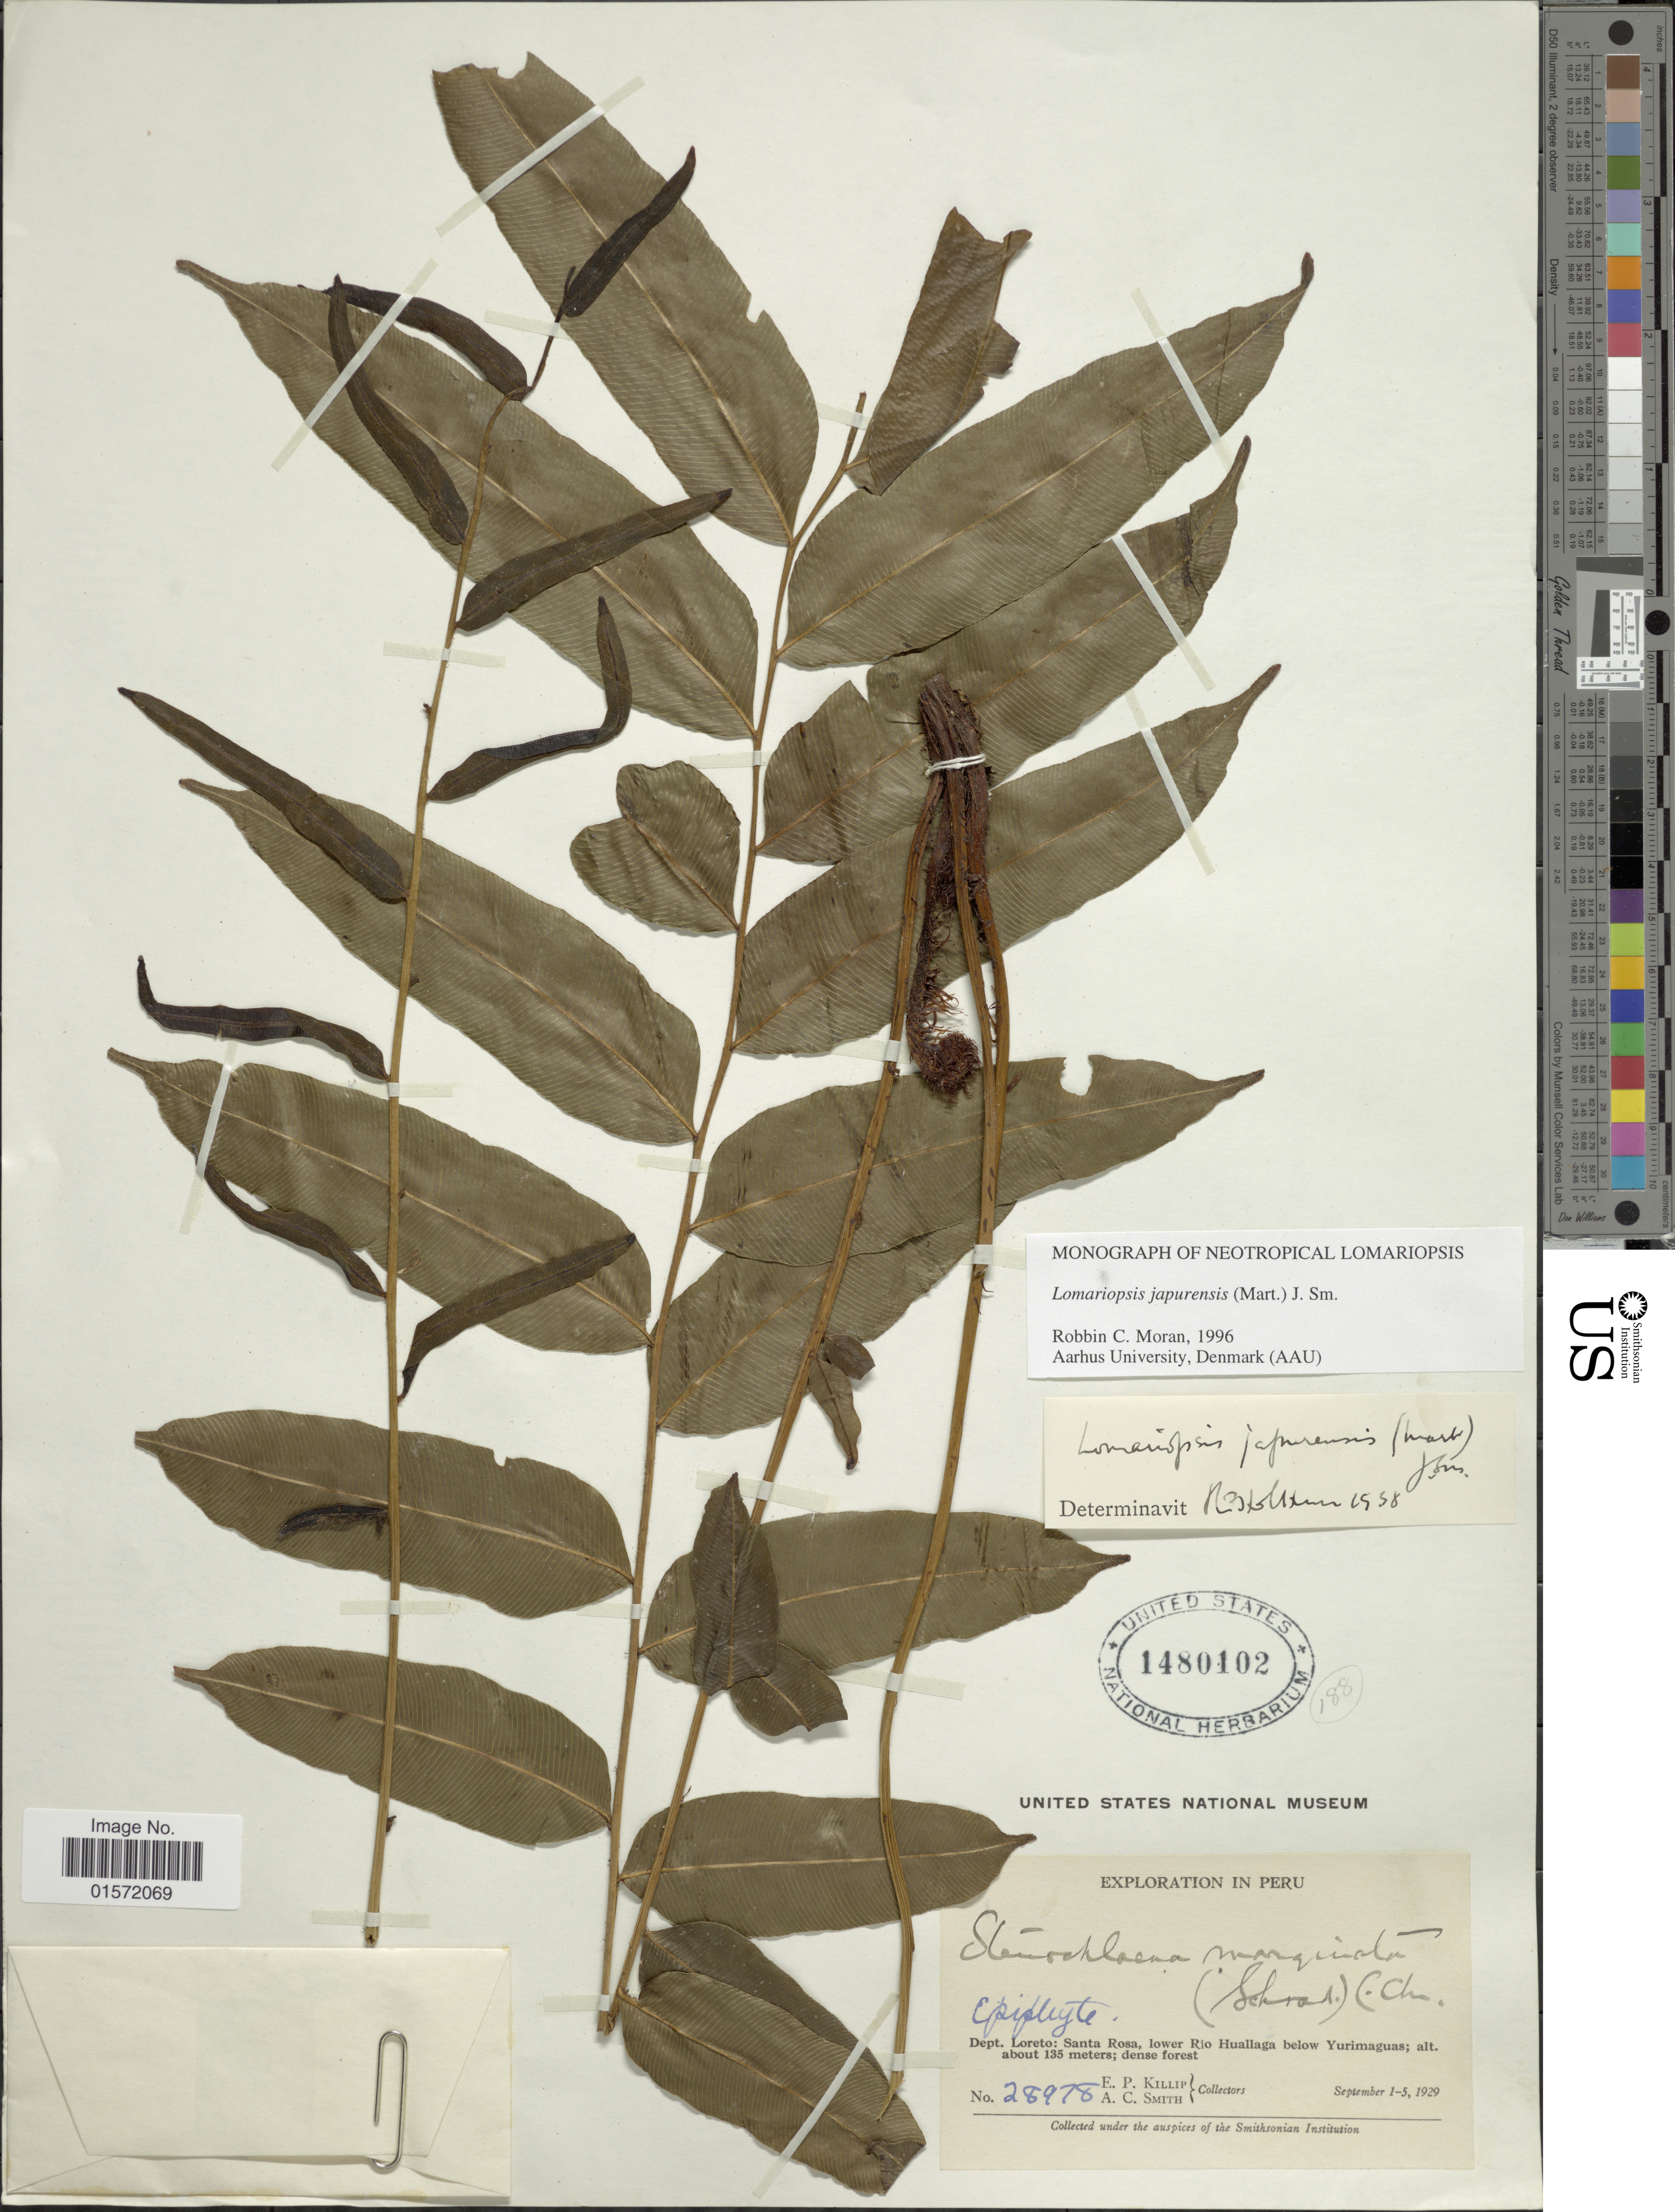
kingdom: Plantae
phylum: Tracheophyta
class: Polypodiopsida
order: Polypodiales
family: Lomariopsidaceae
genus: Lomariopsis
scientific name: Lomariopsis japurensis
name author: (Mart.) J. Sm.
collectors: E. P. Killip & A. C. Smith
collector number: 28978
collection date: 1929-09-01/1929-09-05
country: Peru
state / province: Loreto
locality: Santa Rosa, lower Río Huallaga below Yurimaguas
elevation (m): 135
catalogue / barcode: US 1480102